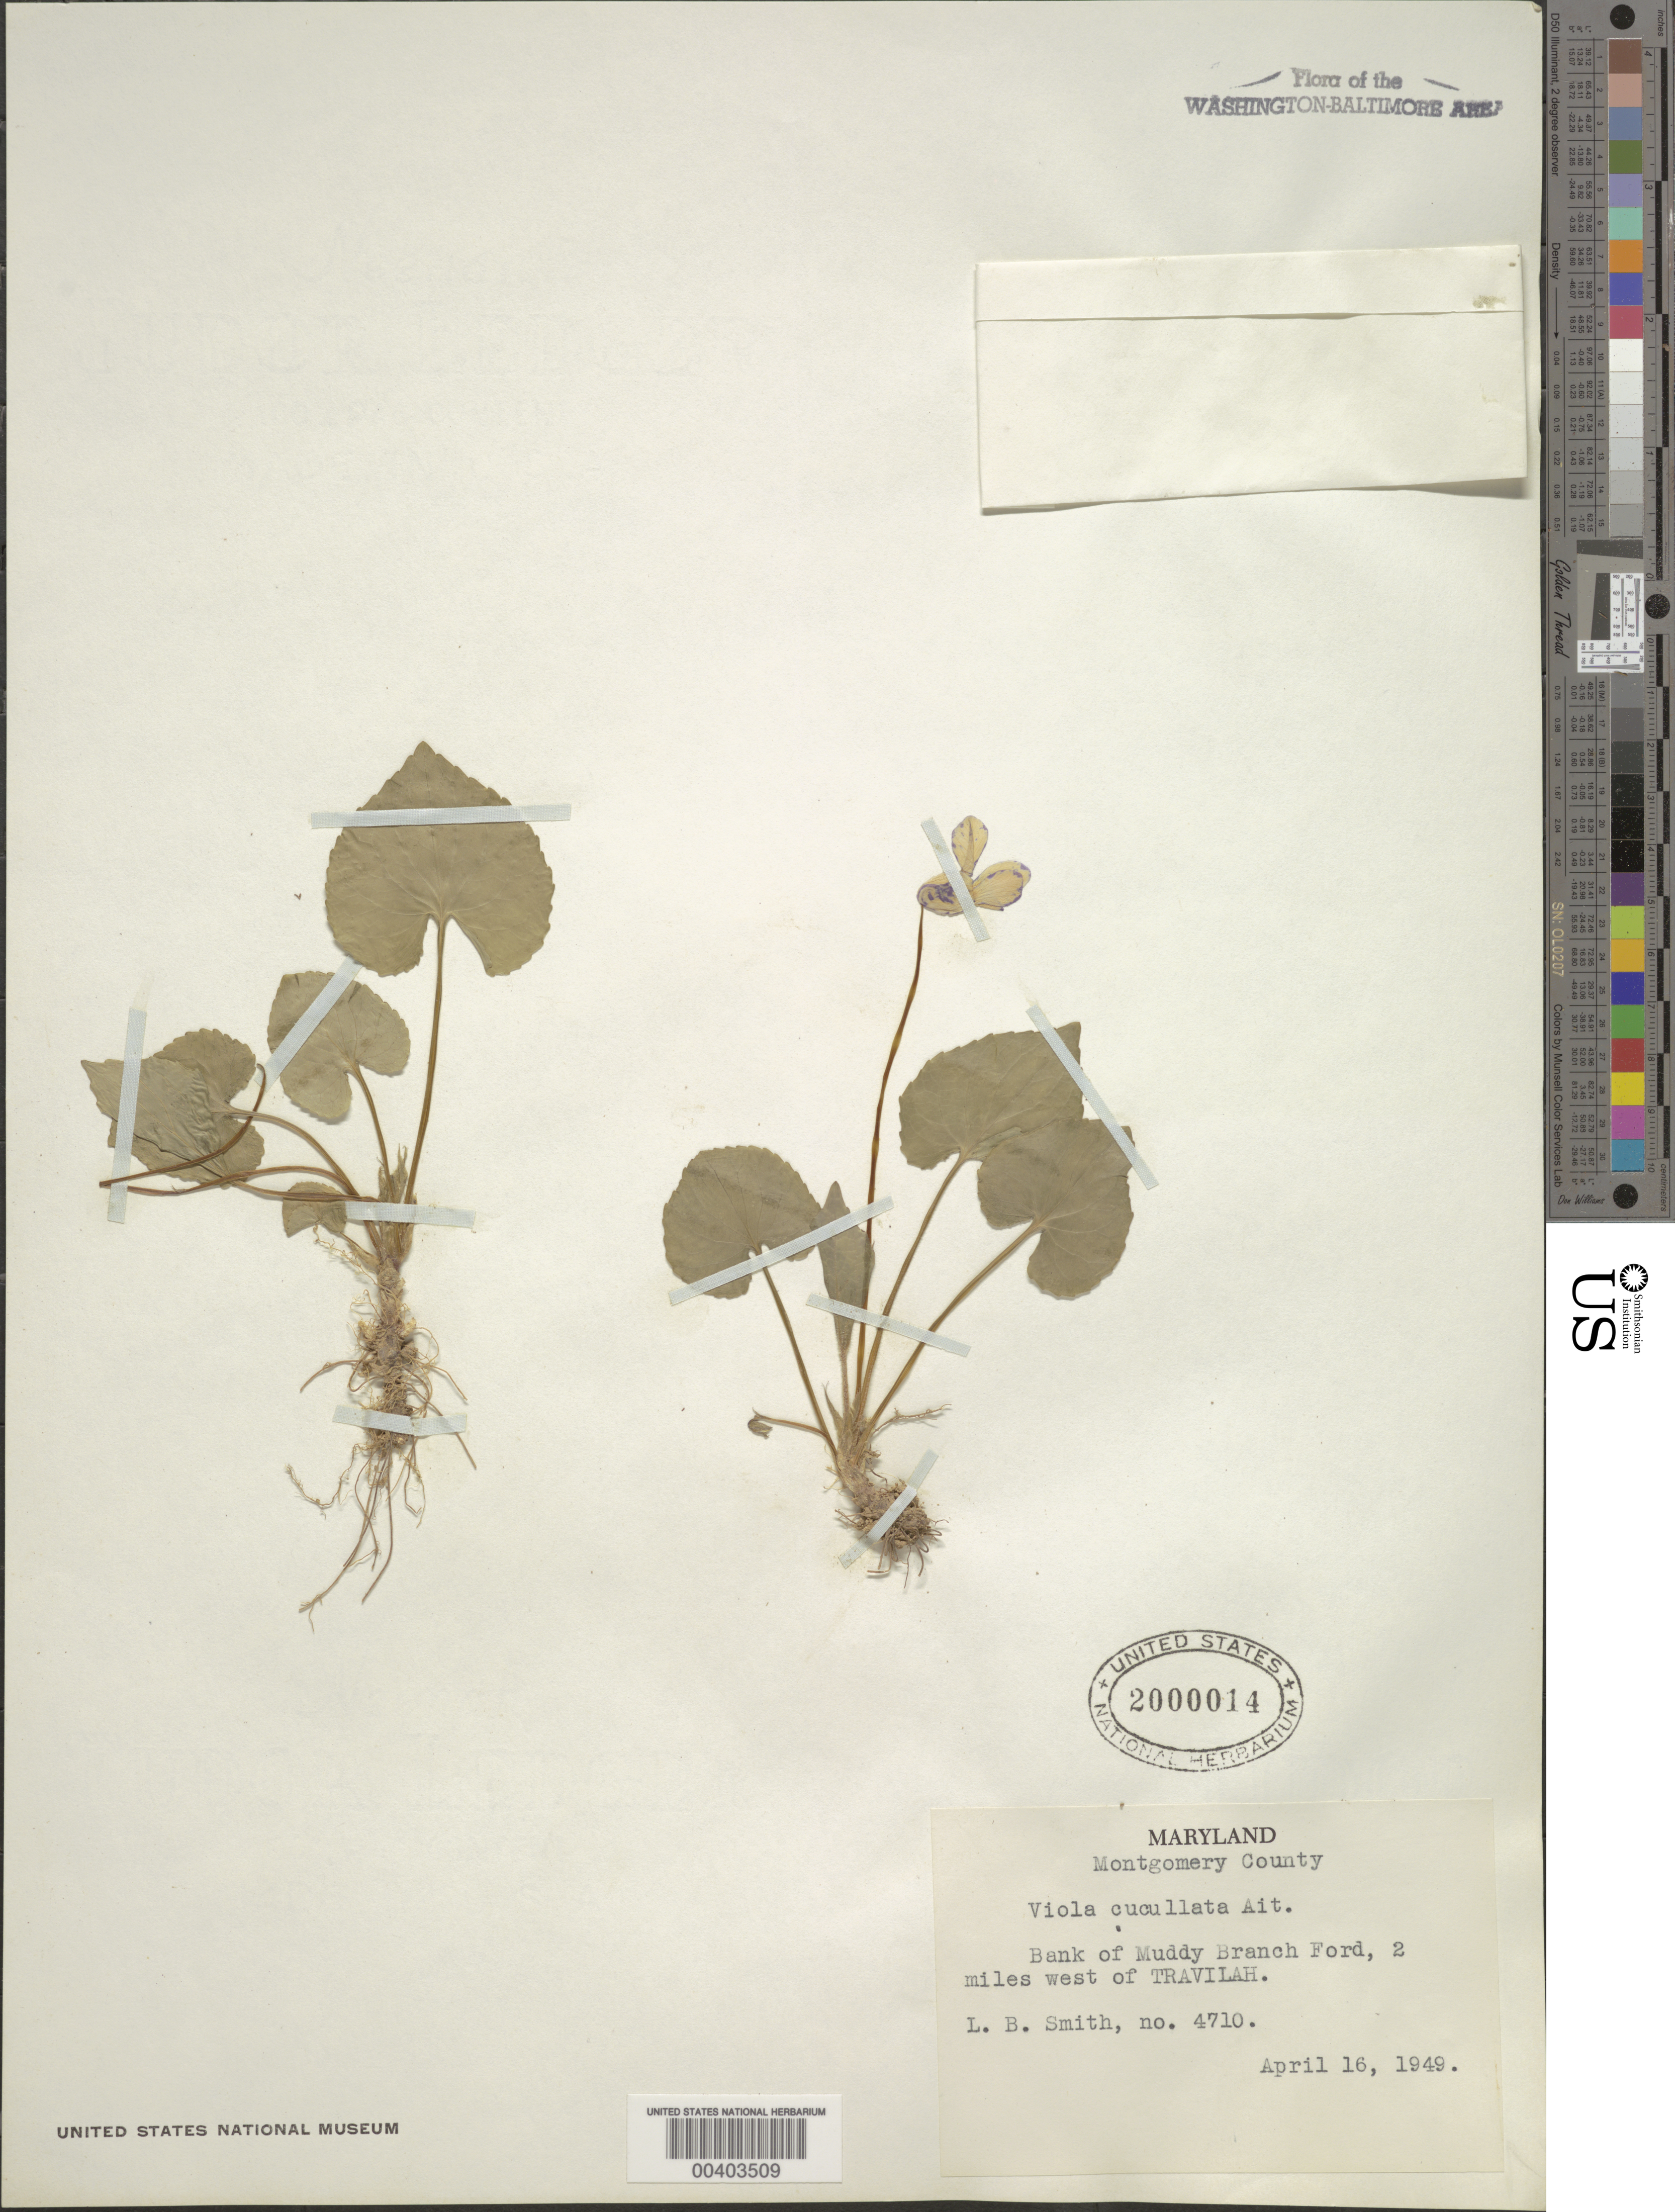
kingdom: Plantae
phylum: Tracheophyta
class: Magnoliopsida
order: Malpighiales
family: Violaceae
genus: Viola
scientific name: Viola cucullata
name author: Aiton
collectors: L. Smith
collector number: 4710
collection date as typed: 16 Apr 1949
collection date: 1949-04-16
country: United States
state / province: Maryland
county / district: Montgomery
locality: Muddy Branch Ford, west of Travilah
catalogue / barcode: US 2000014